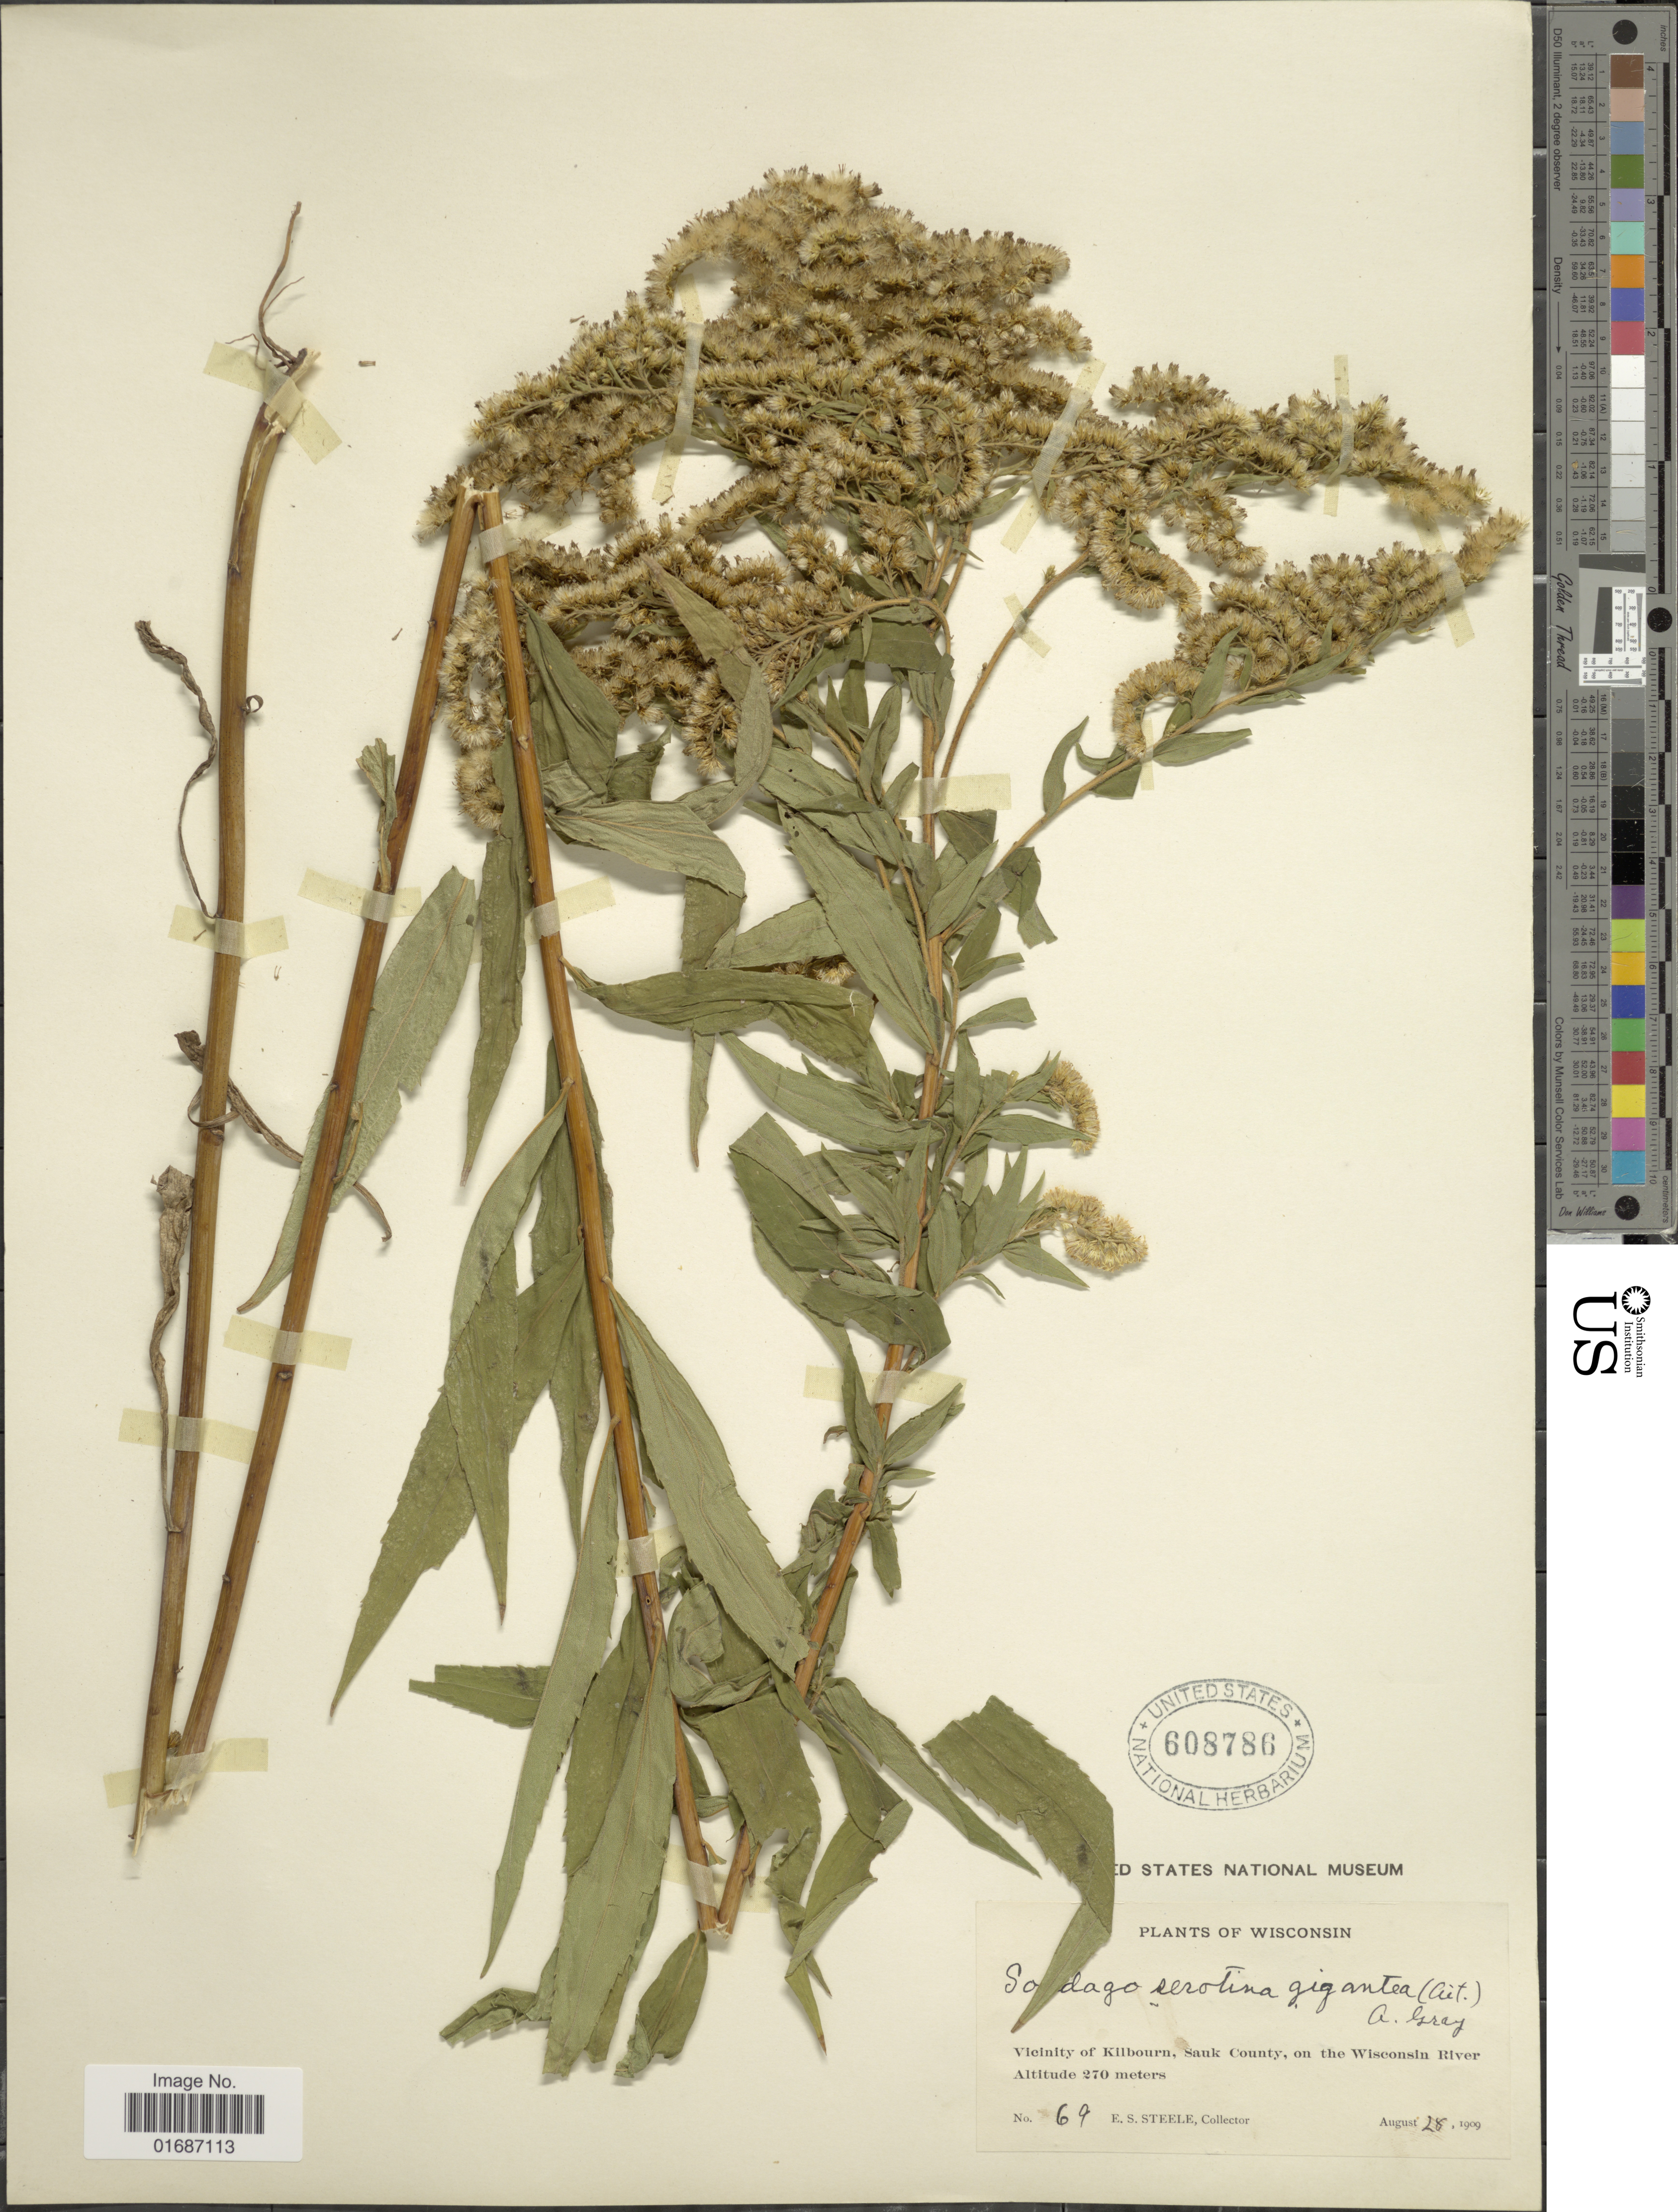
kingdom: Plantae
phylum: Tracheophyta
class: Magnoliopsida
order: Asterales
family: Asteraceae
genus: Solidago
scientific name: Solidago gigantea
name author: Aiton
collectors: E. Steele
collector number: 69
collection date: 1909-08-28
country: United States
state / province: Wisconsin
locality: Vicinity of Kilbourn, Sauk County, on the Wisconsin River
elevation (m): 270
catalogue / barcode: US 608786